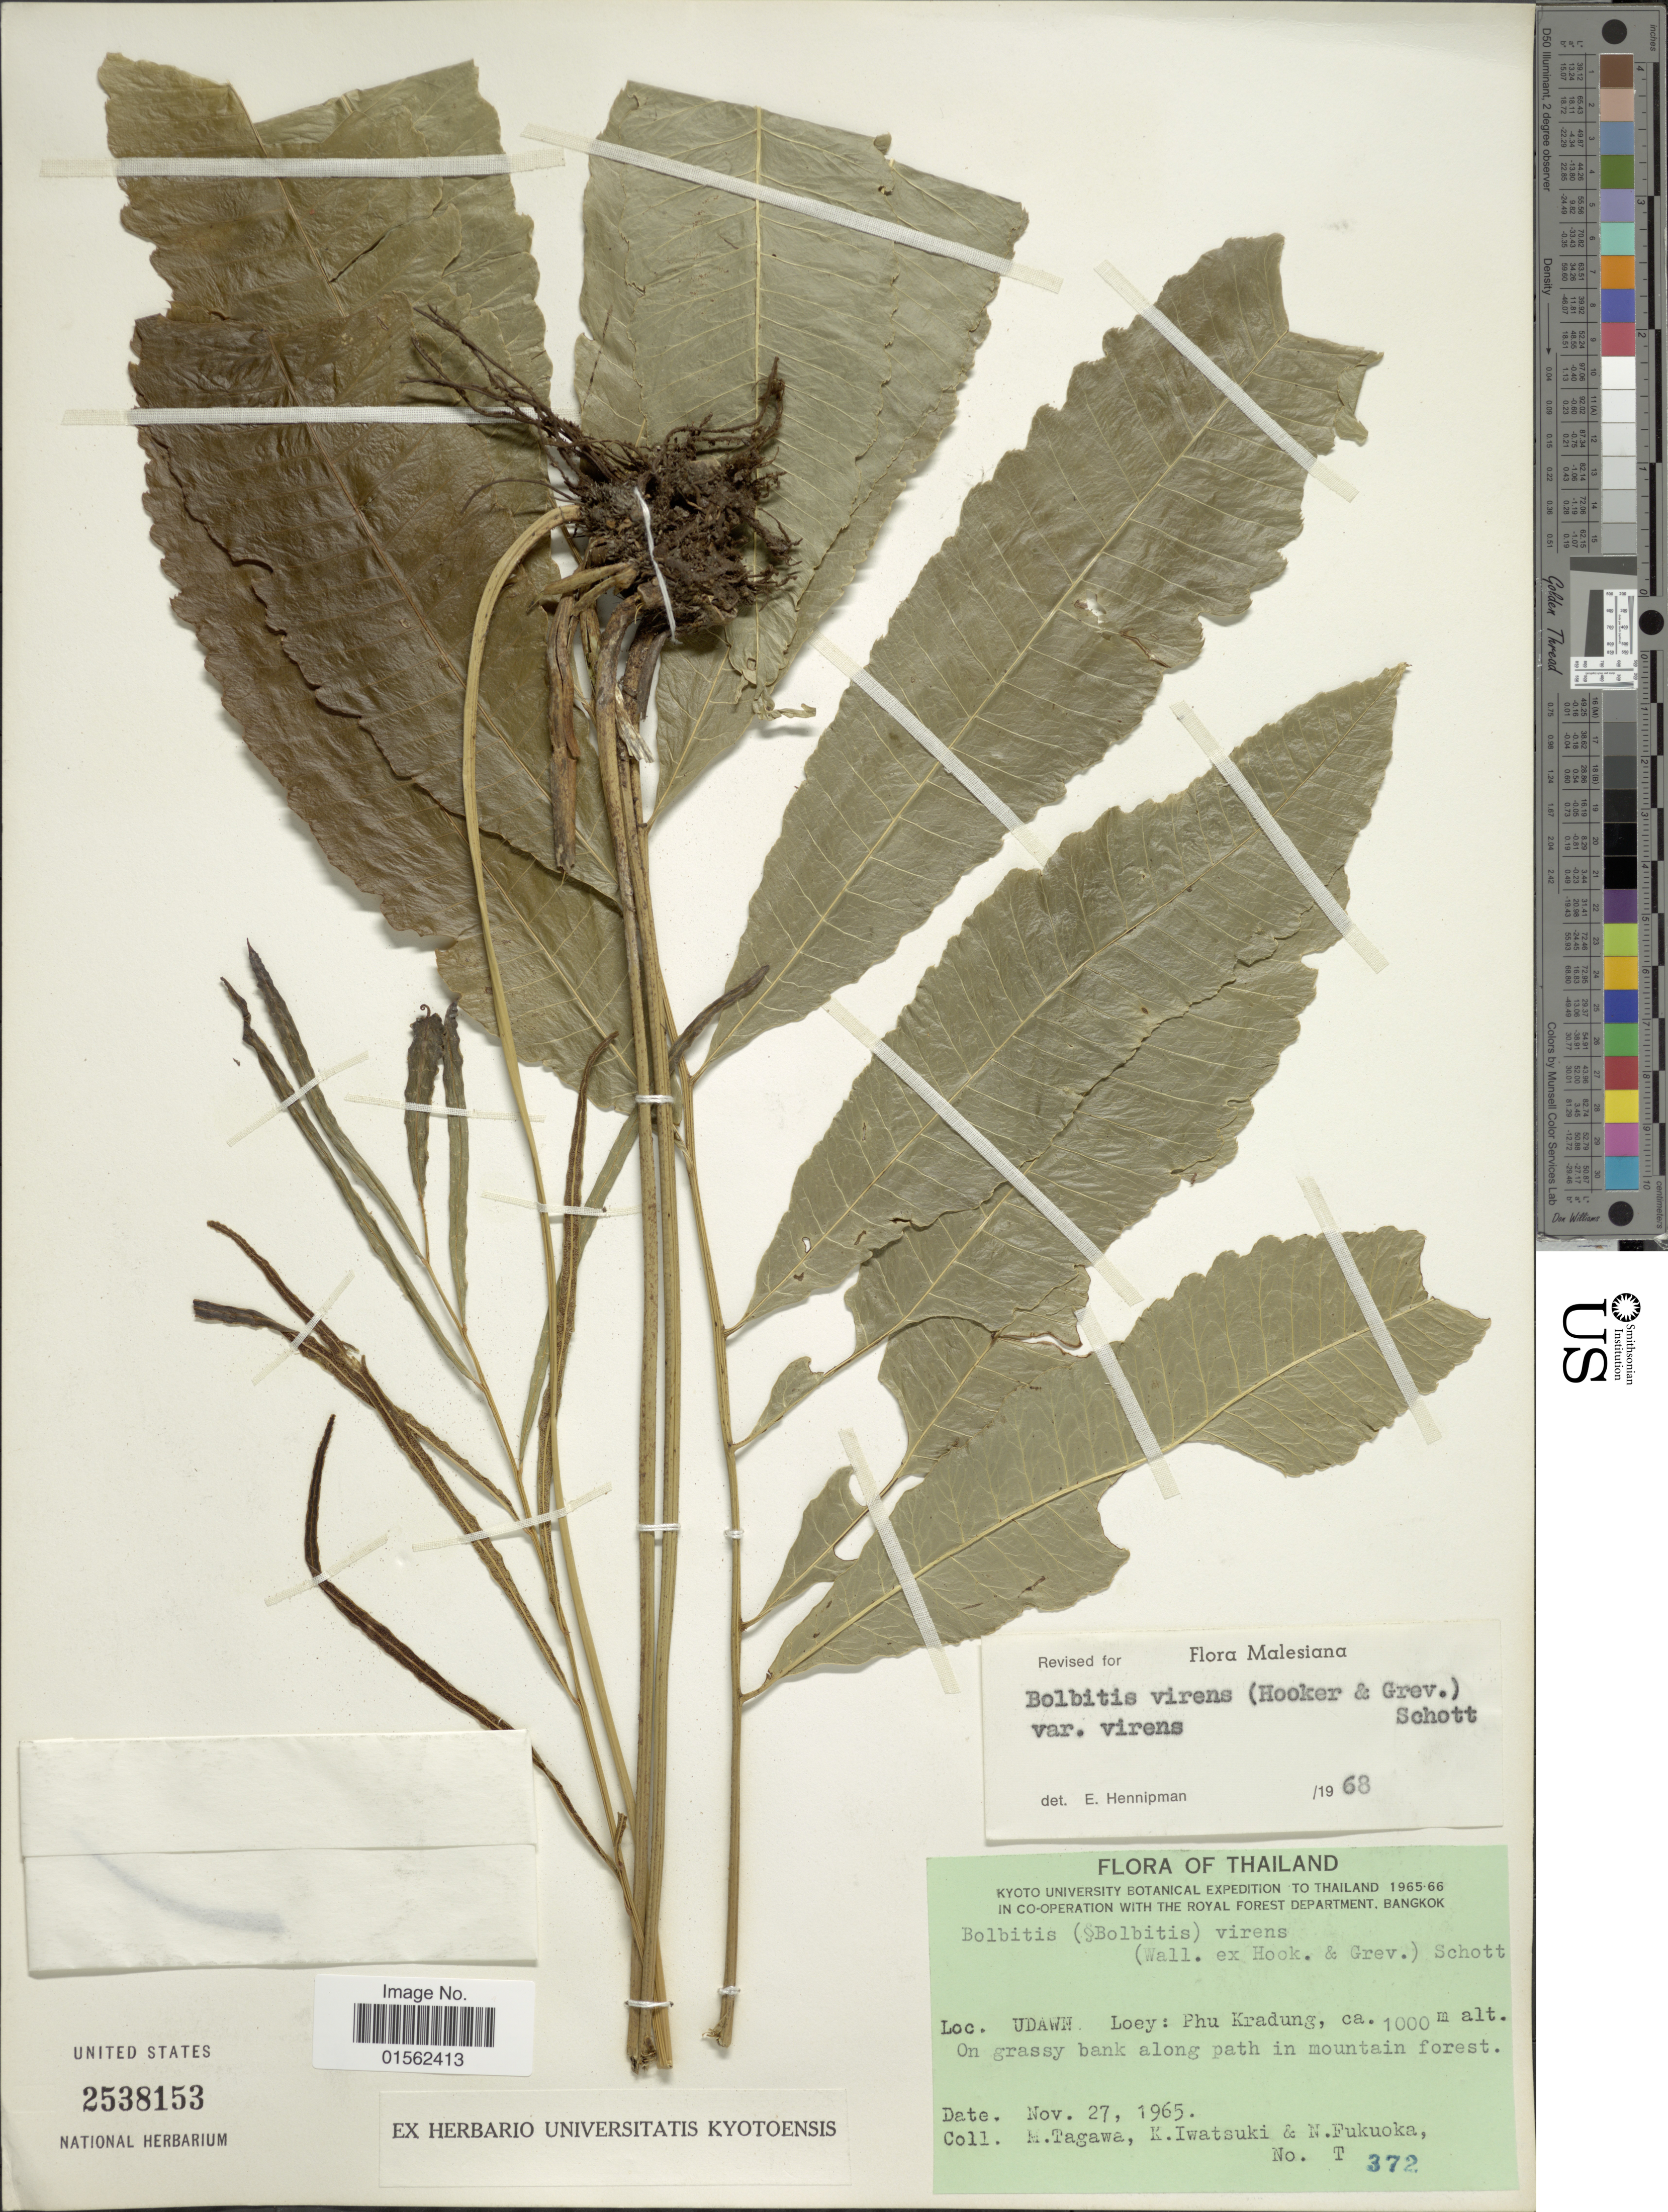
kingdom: Plantae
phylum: Tracheophyta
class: Polypodiopsida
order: Polypodiales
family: Dryopteridaceae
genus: Bolbitis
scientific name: Bolbitis virens var. virens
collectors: M. Tagawa, K. Iwatsuki & N. Fukuoka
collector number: T372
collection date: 1965-11-27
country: Thailand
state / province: Loei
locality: Udawn, Loey: Phu Kradung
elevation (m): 1000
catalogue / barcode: US 2538153